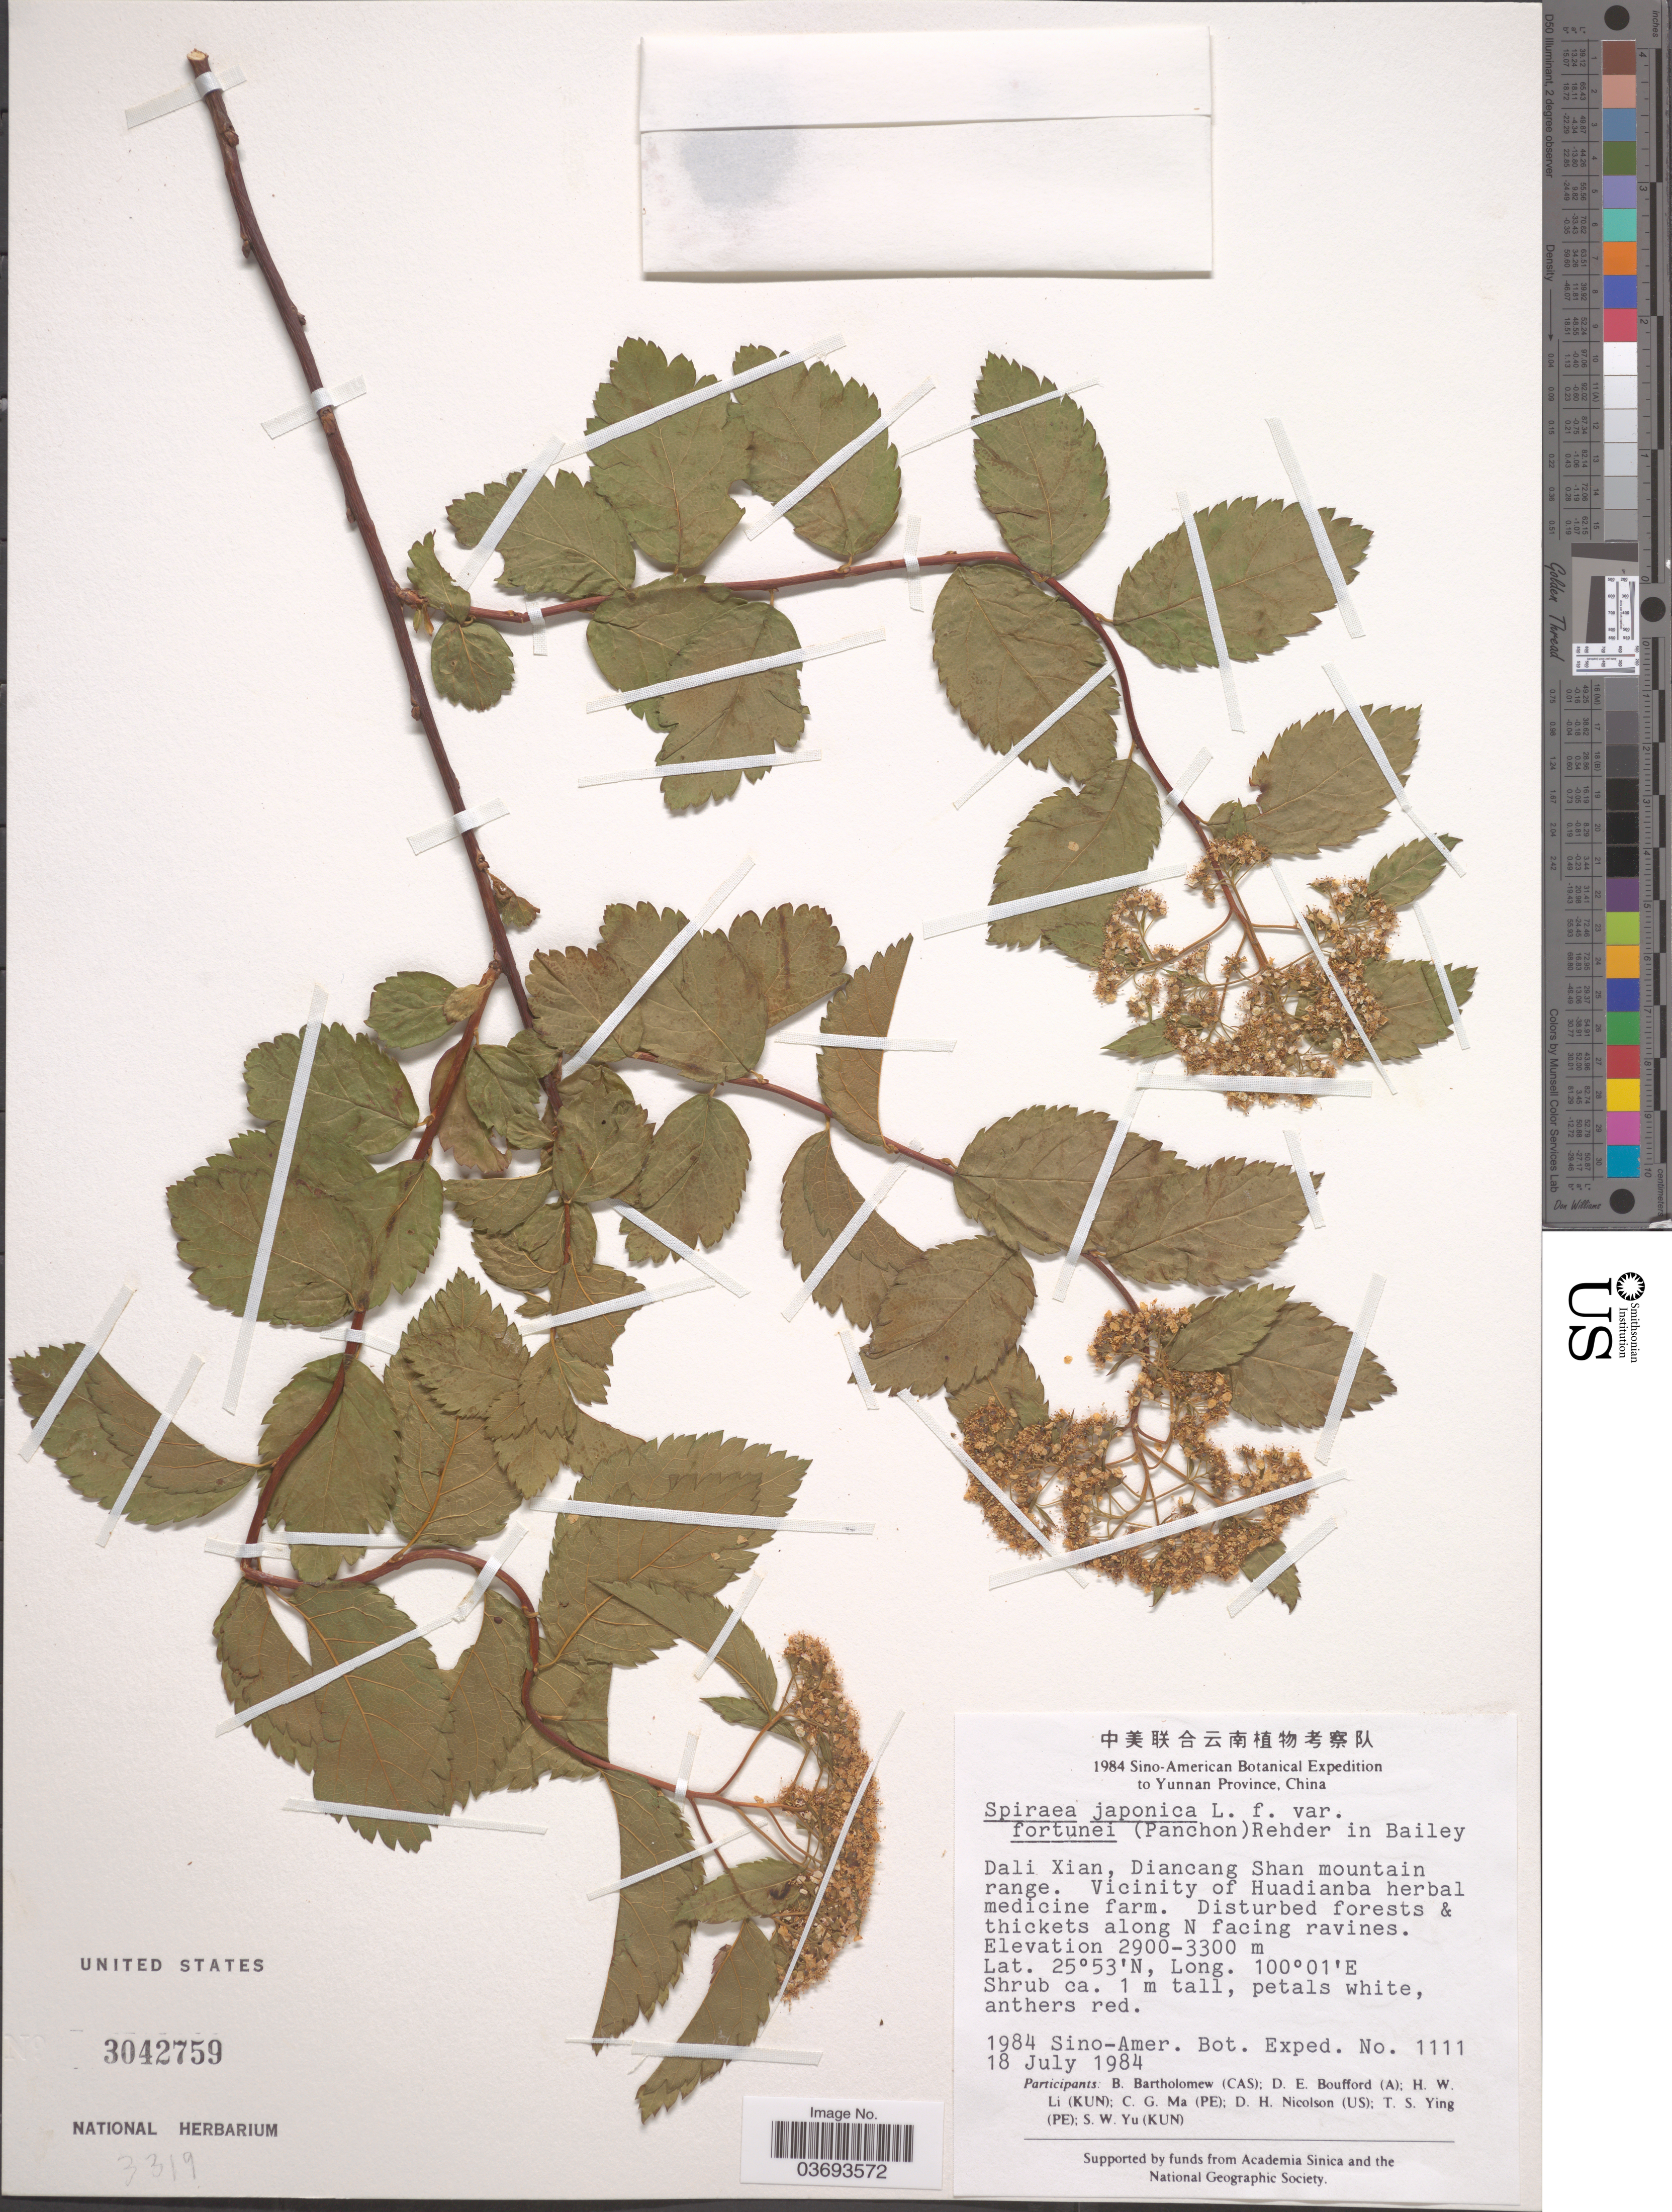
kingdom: Plantae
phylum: Tracheophyta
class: Magnoliopsida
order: Rosales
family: Rosaceae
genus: Spiraea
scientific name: Spiraea japonica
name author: L. f.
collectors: Sino-Amer. Bot. Exped. 1984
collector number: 1111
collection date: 1984-07-18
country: China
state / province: Yunnan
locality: Dali Xian, Diancang Shan mountain range. Vicinity of Huadianba herbal medicine farm. Disturbed forests & thickets along N facing ravines.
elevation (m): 2900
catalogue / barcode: US 3042759